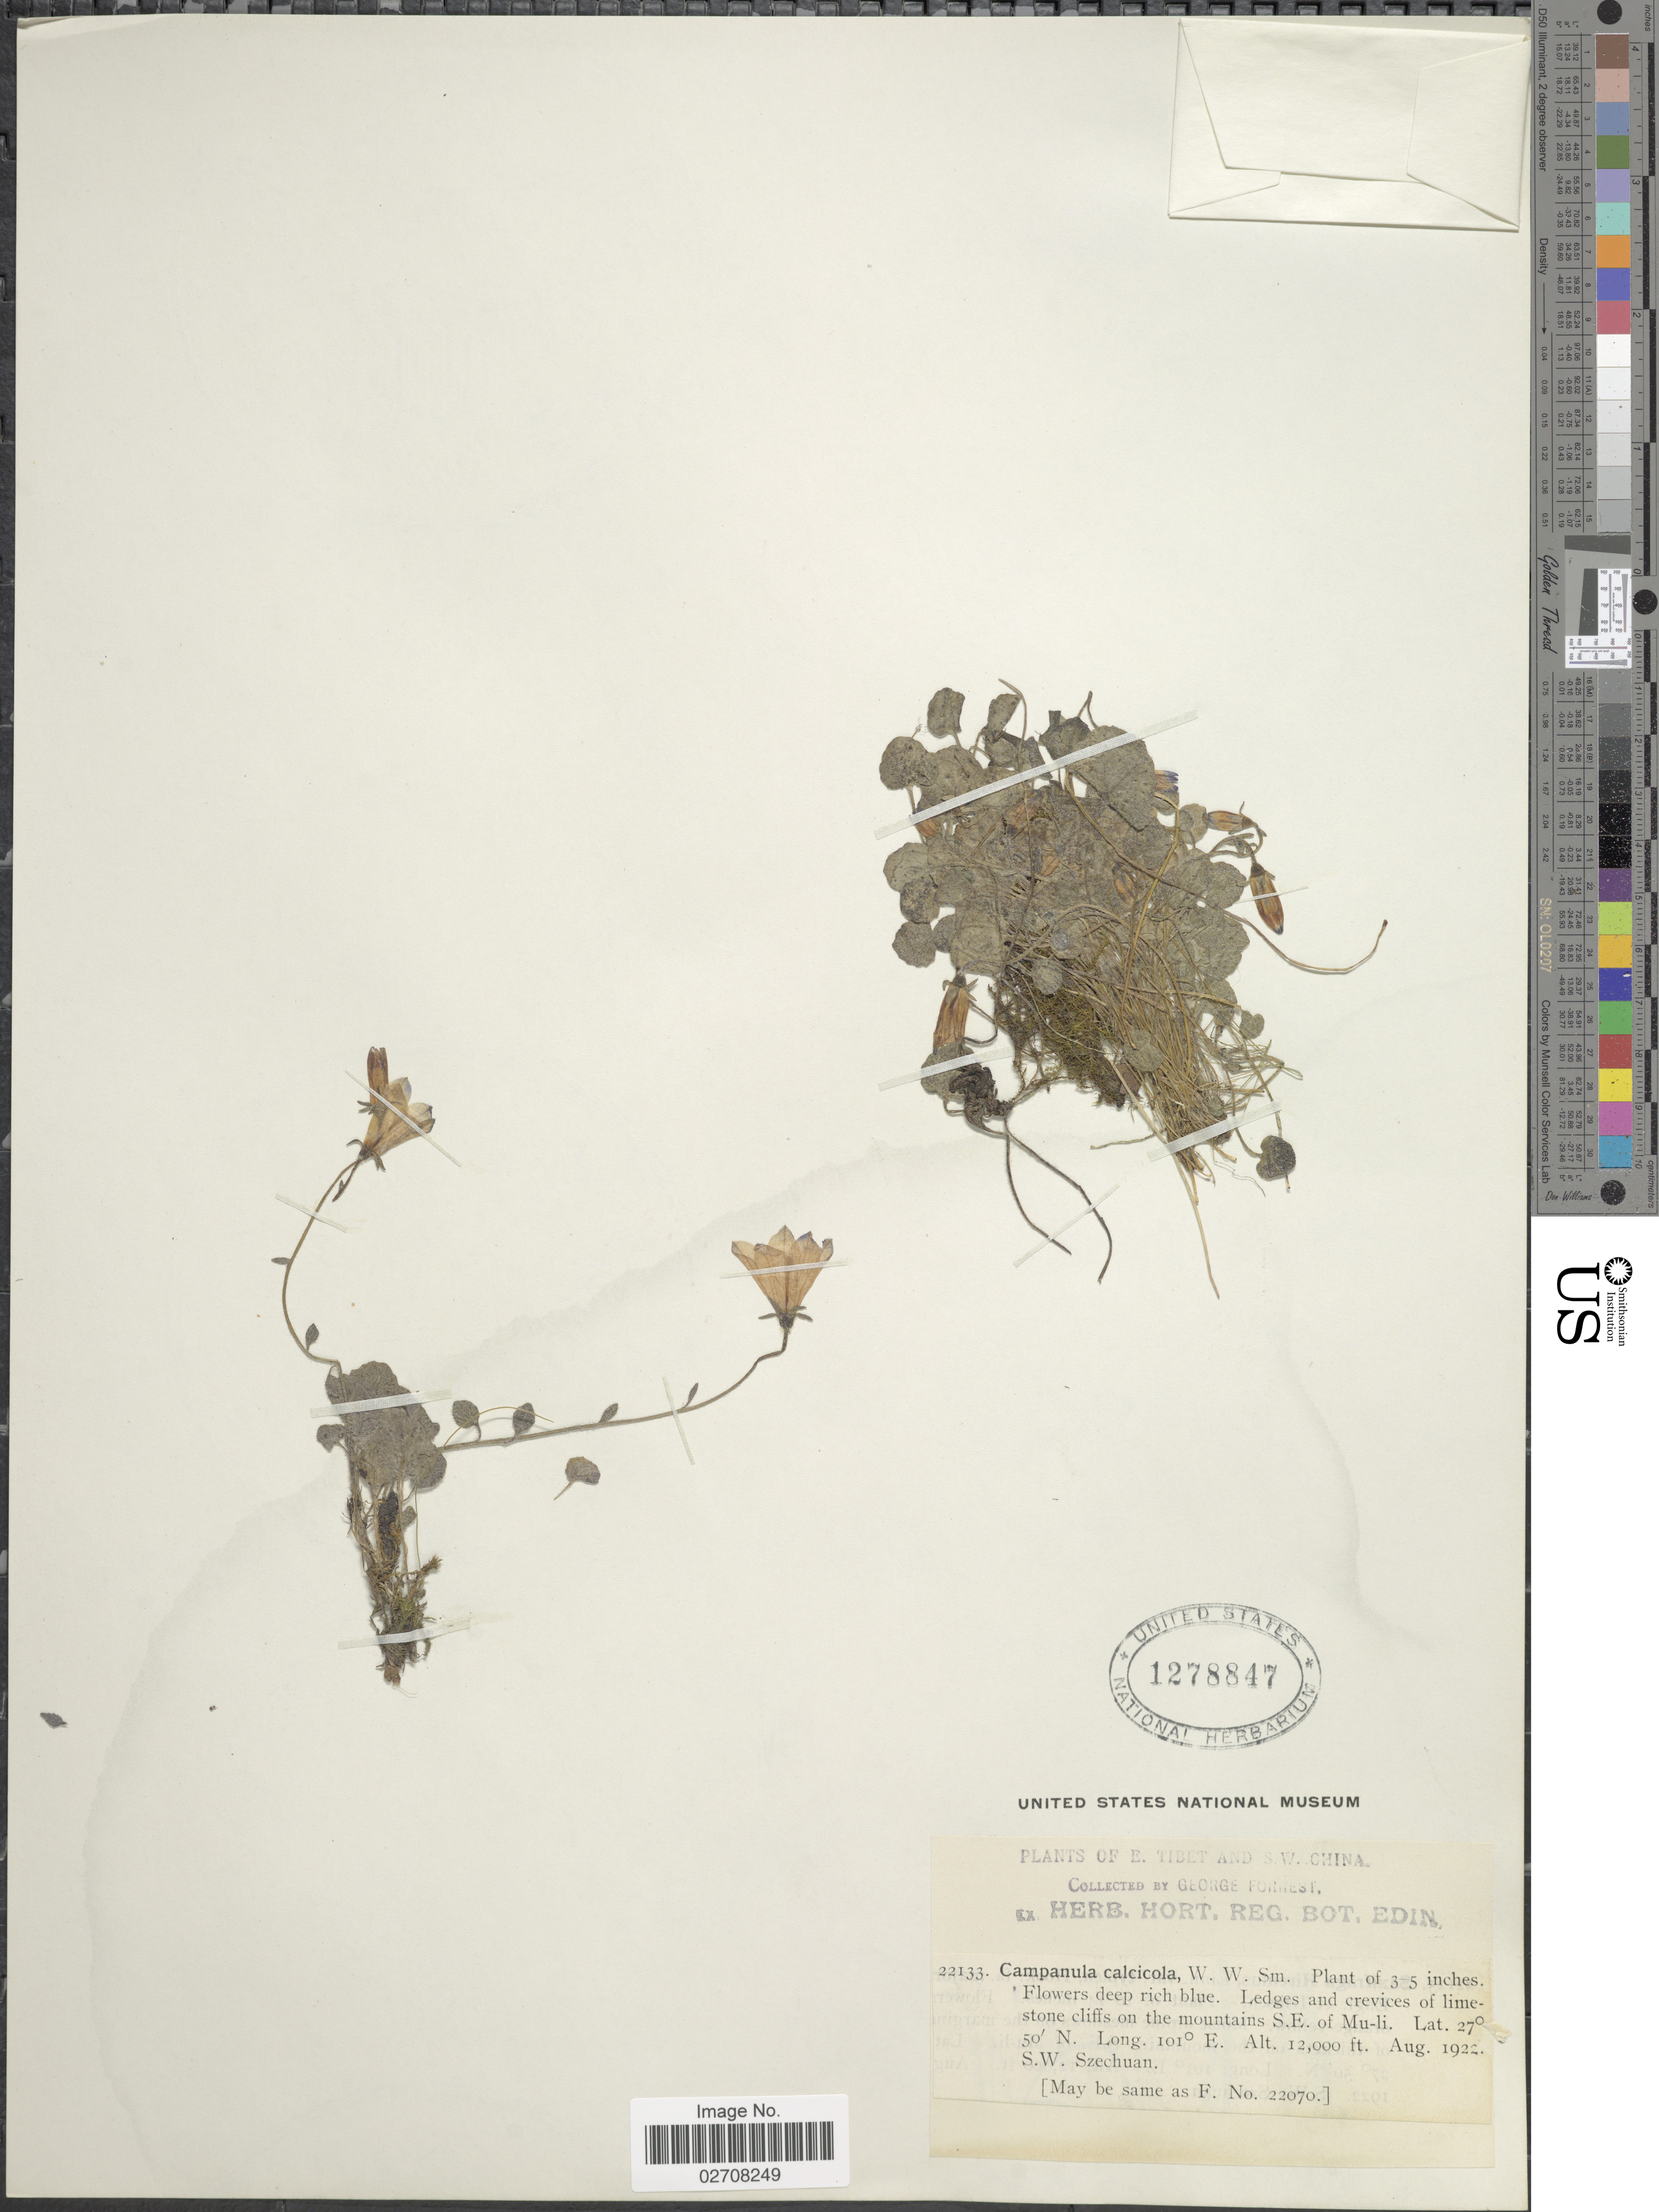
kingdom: Plantae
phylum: Tracheophyta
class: Magnoliopsida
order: Asterales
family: Campanulaceae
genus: Campanula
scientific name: Campanula calcicola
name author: W.W. Sm.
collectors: G. Forrest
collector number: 22133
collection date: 1922-08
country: China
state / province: Sichuan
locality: E. Tibet and S.W. China. On the mountains S.E. of Mu-li. S.W. Szechuan.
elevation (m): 3658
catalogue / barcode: US 1278847